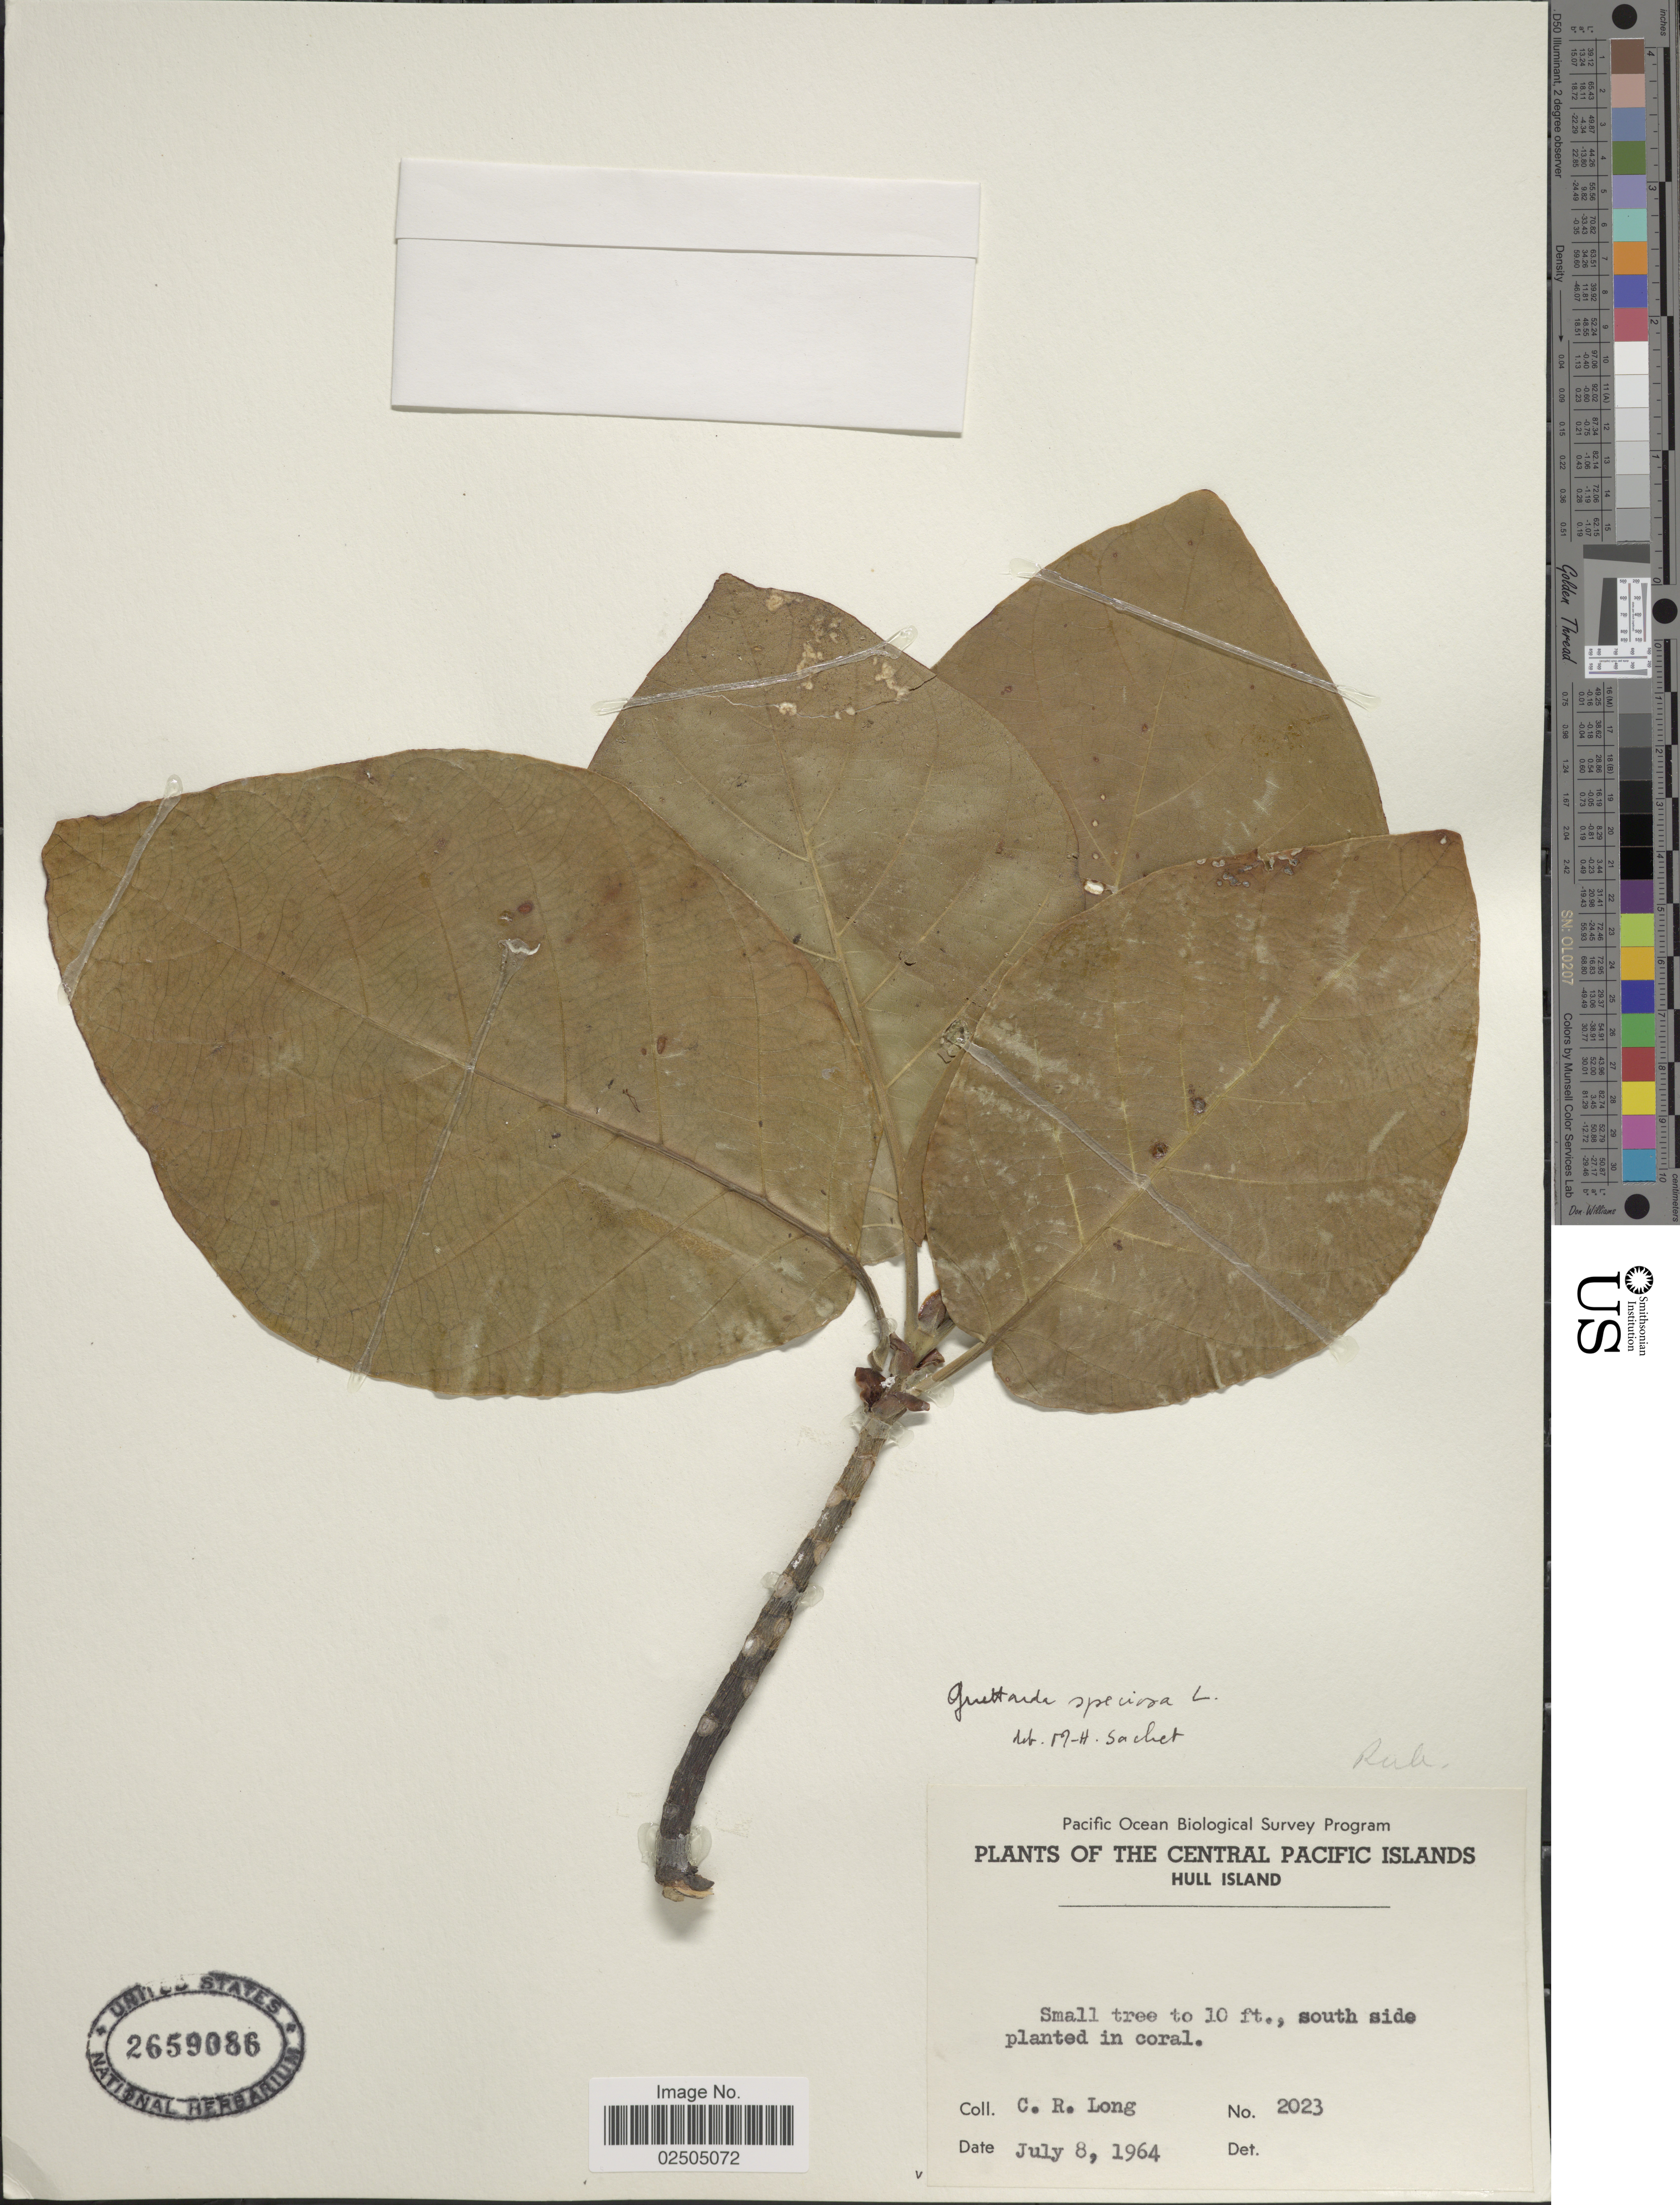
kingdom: Plantae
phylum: Tracheophyta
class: Magnoliopsida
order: Gentianales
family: Rubiaceae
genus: Guettarda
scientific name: Guettarda speciosa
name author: L.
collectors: C. R. Long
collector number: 2023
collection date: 1964-07-08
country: Kiribati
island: Orona [Hull] Atoll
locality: The Central Pacific Islands, Hull Island, south side planted in coral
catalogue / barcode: US 2659086